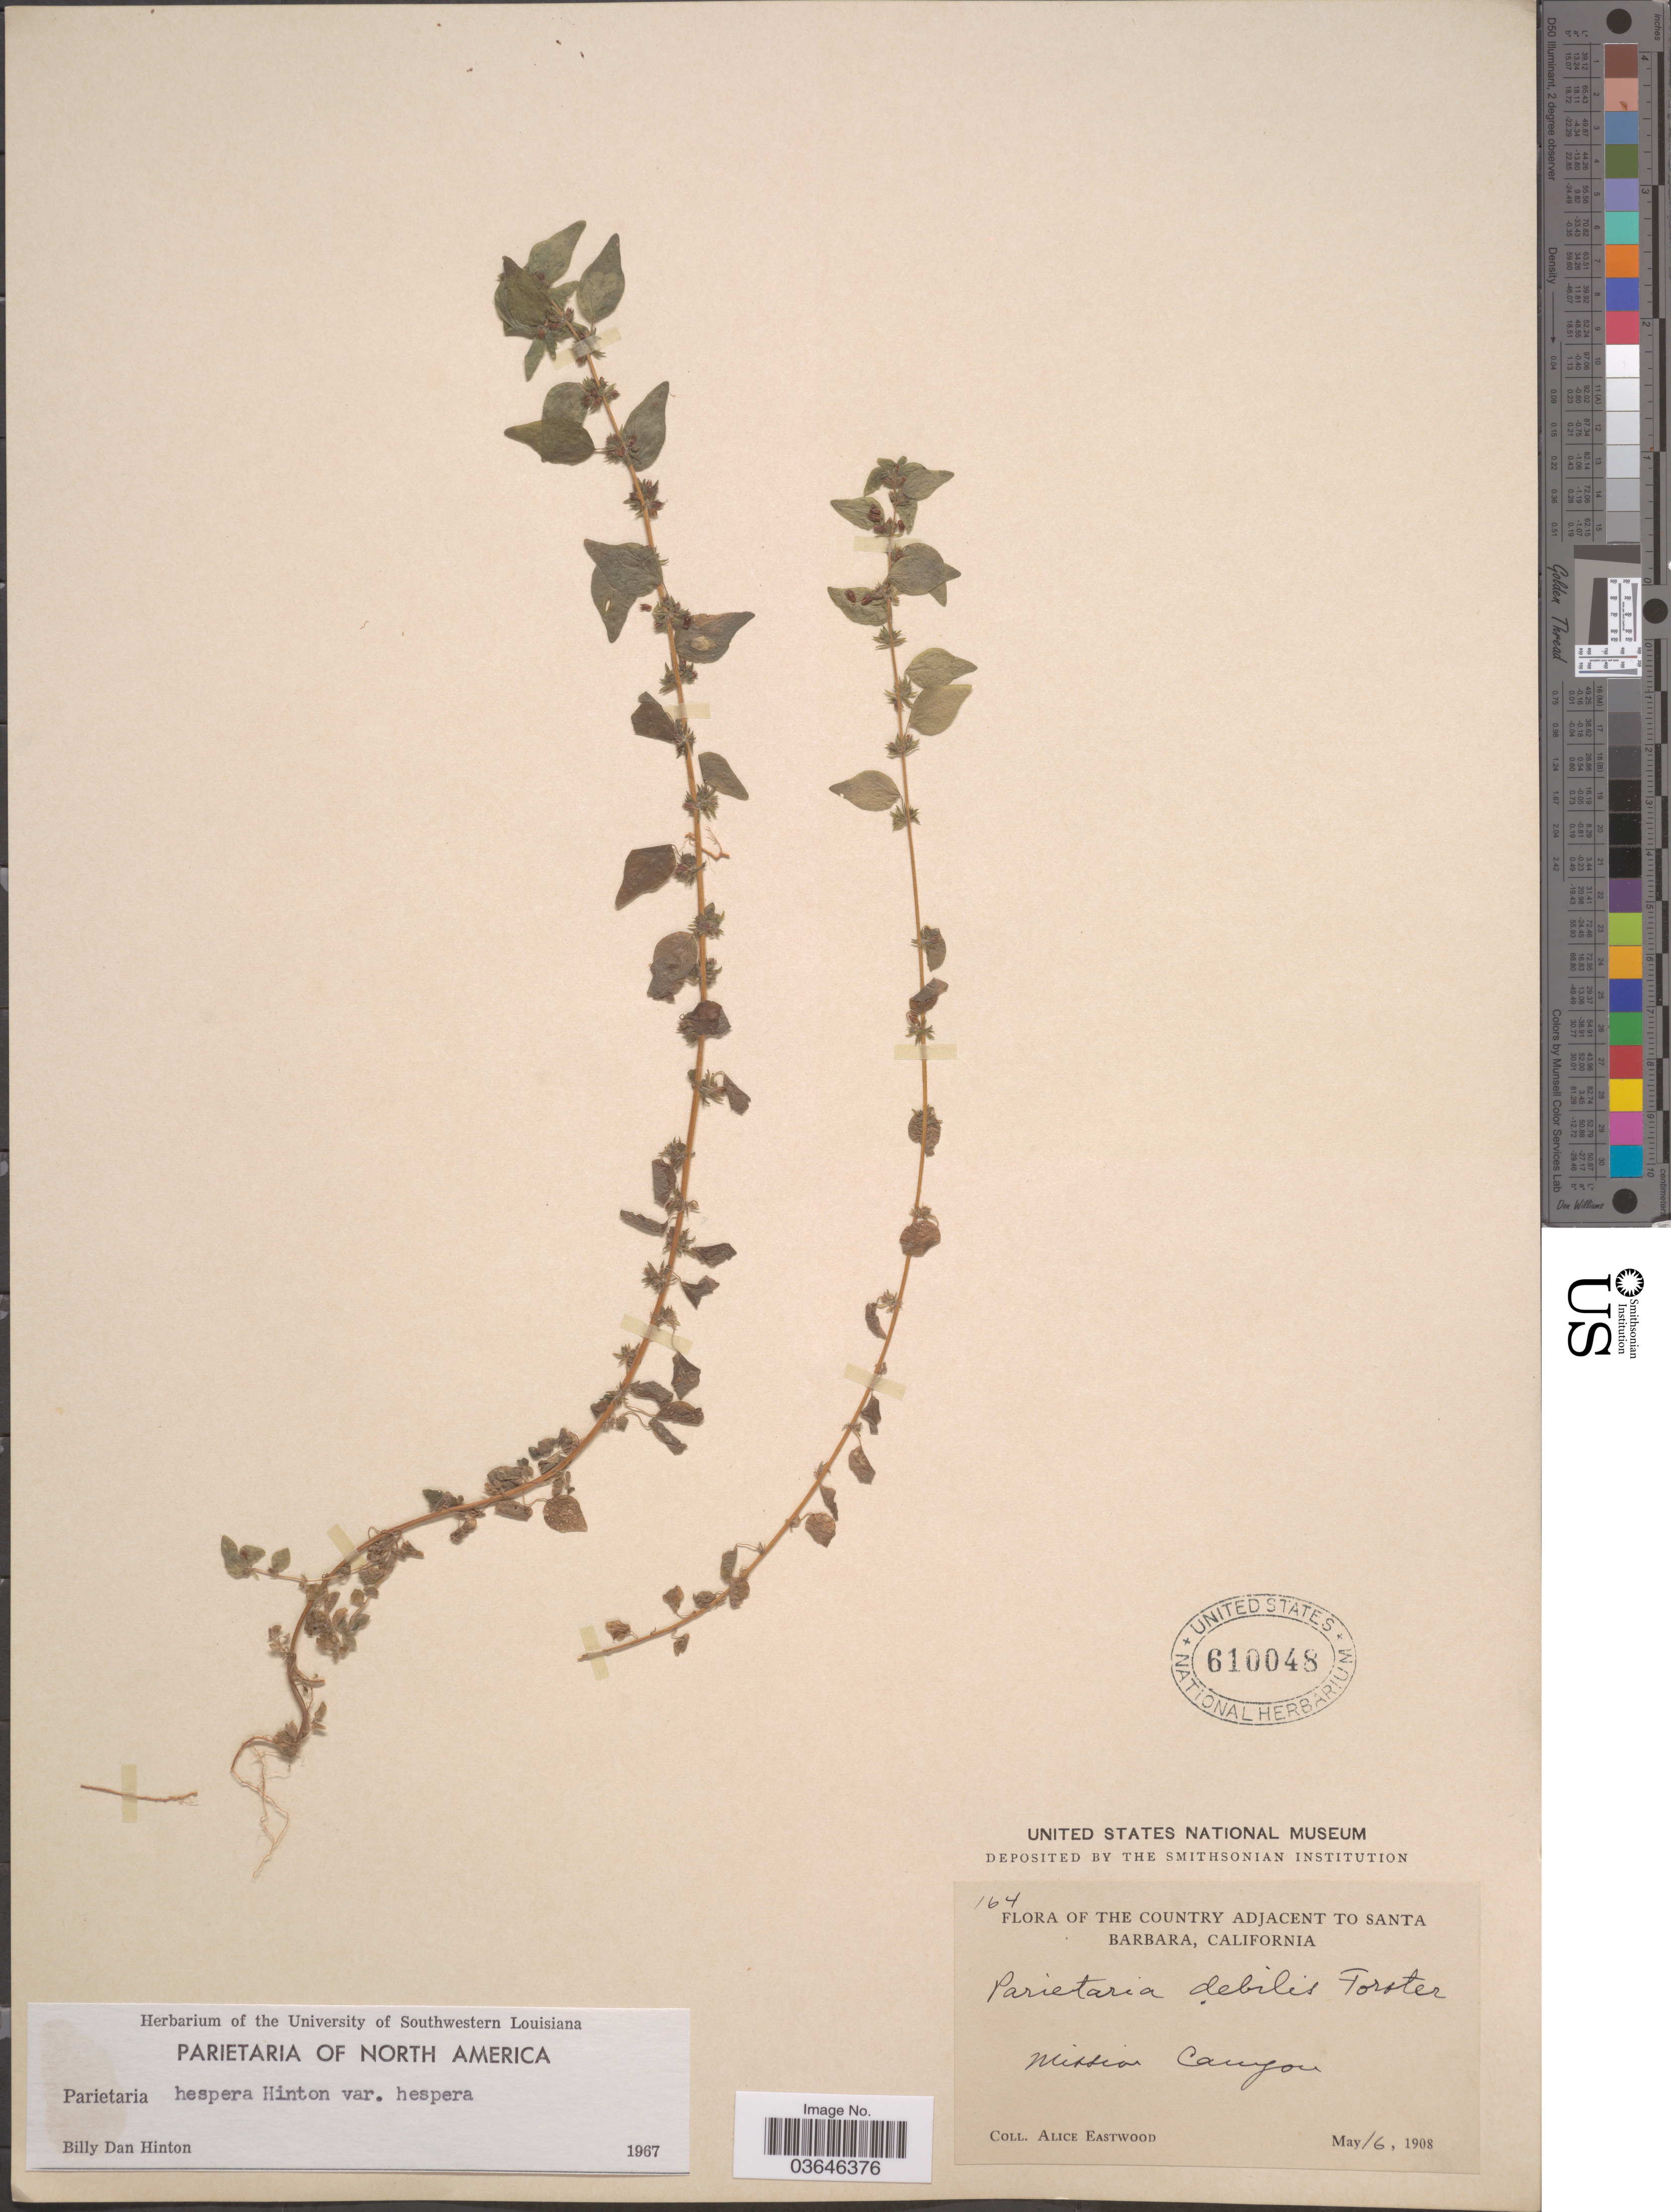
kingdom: Plantae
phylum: Tracheophyta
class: Magnoliopsida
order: Rosales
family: Urticaceae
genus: Parietaria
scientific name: Parietaria hespera var. hespera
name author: Hinton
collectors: A. Eastwood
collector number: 164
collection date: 1908-05-16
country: United States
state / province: California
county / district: Santa Barbara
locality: The Country Adjacent to Santa Barbara. Mission Canyon.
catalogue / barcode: US 610048